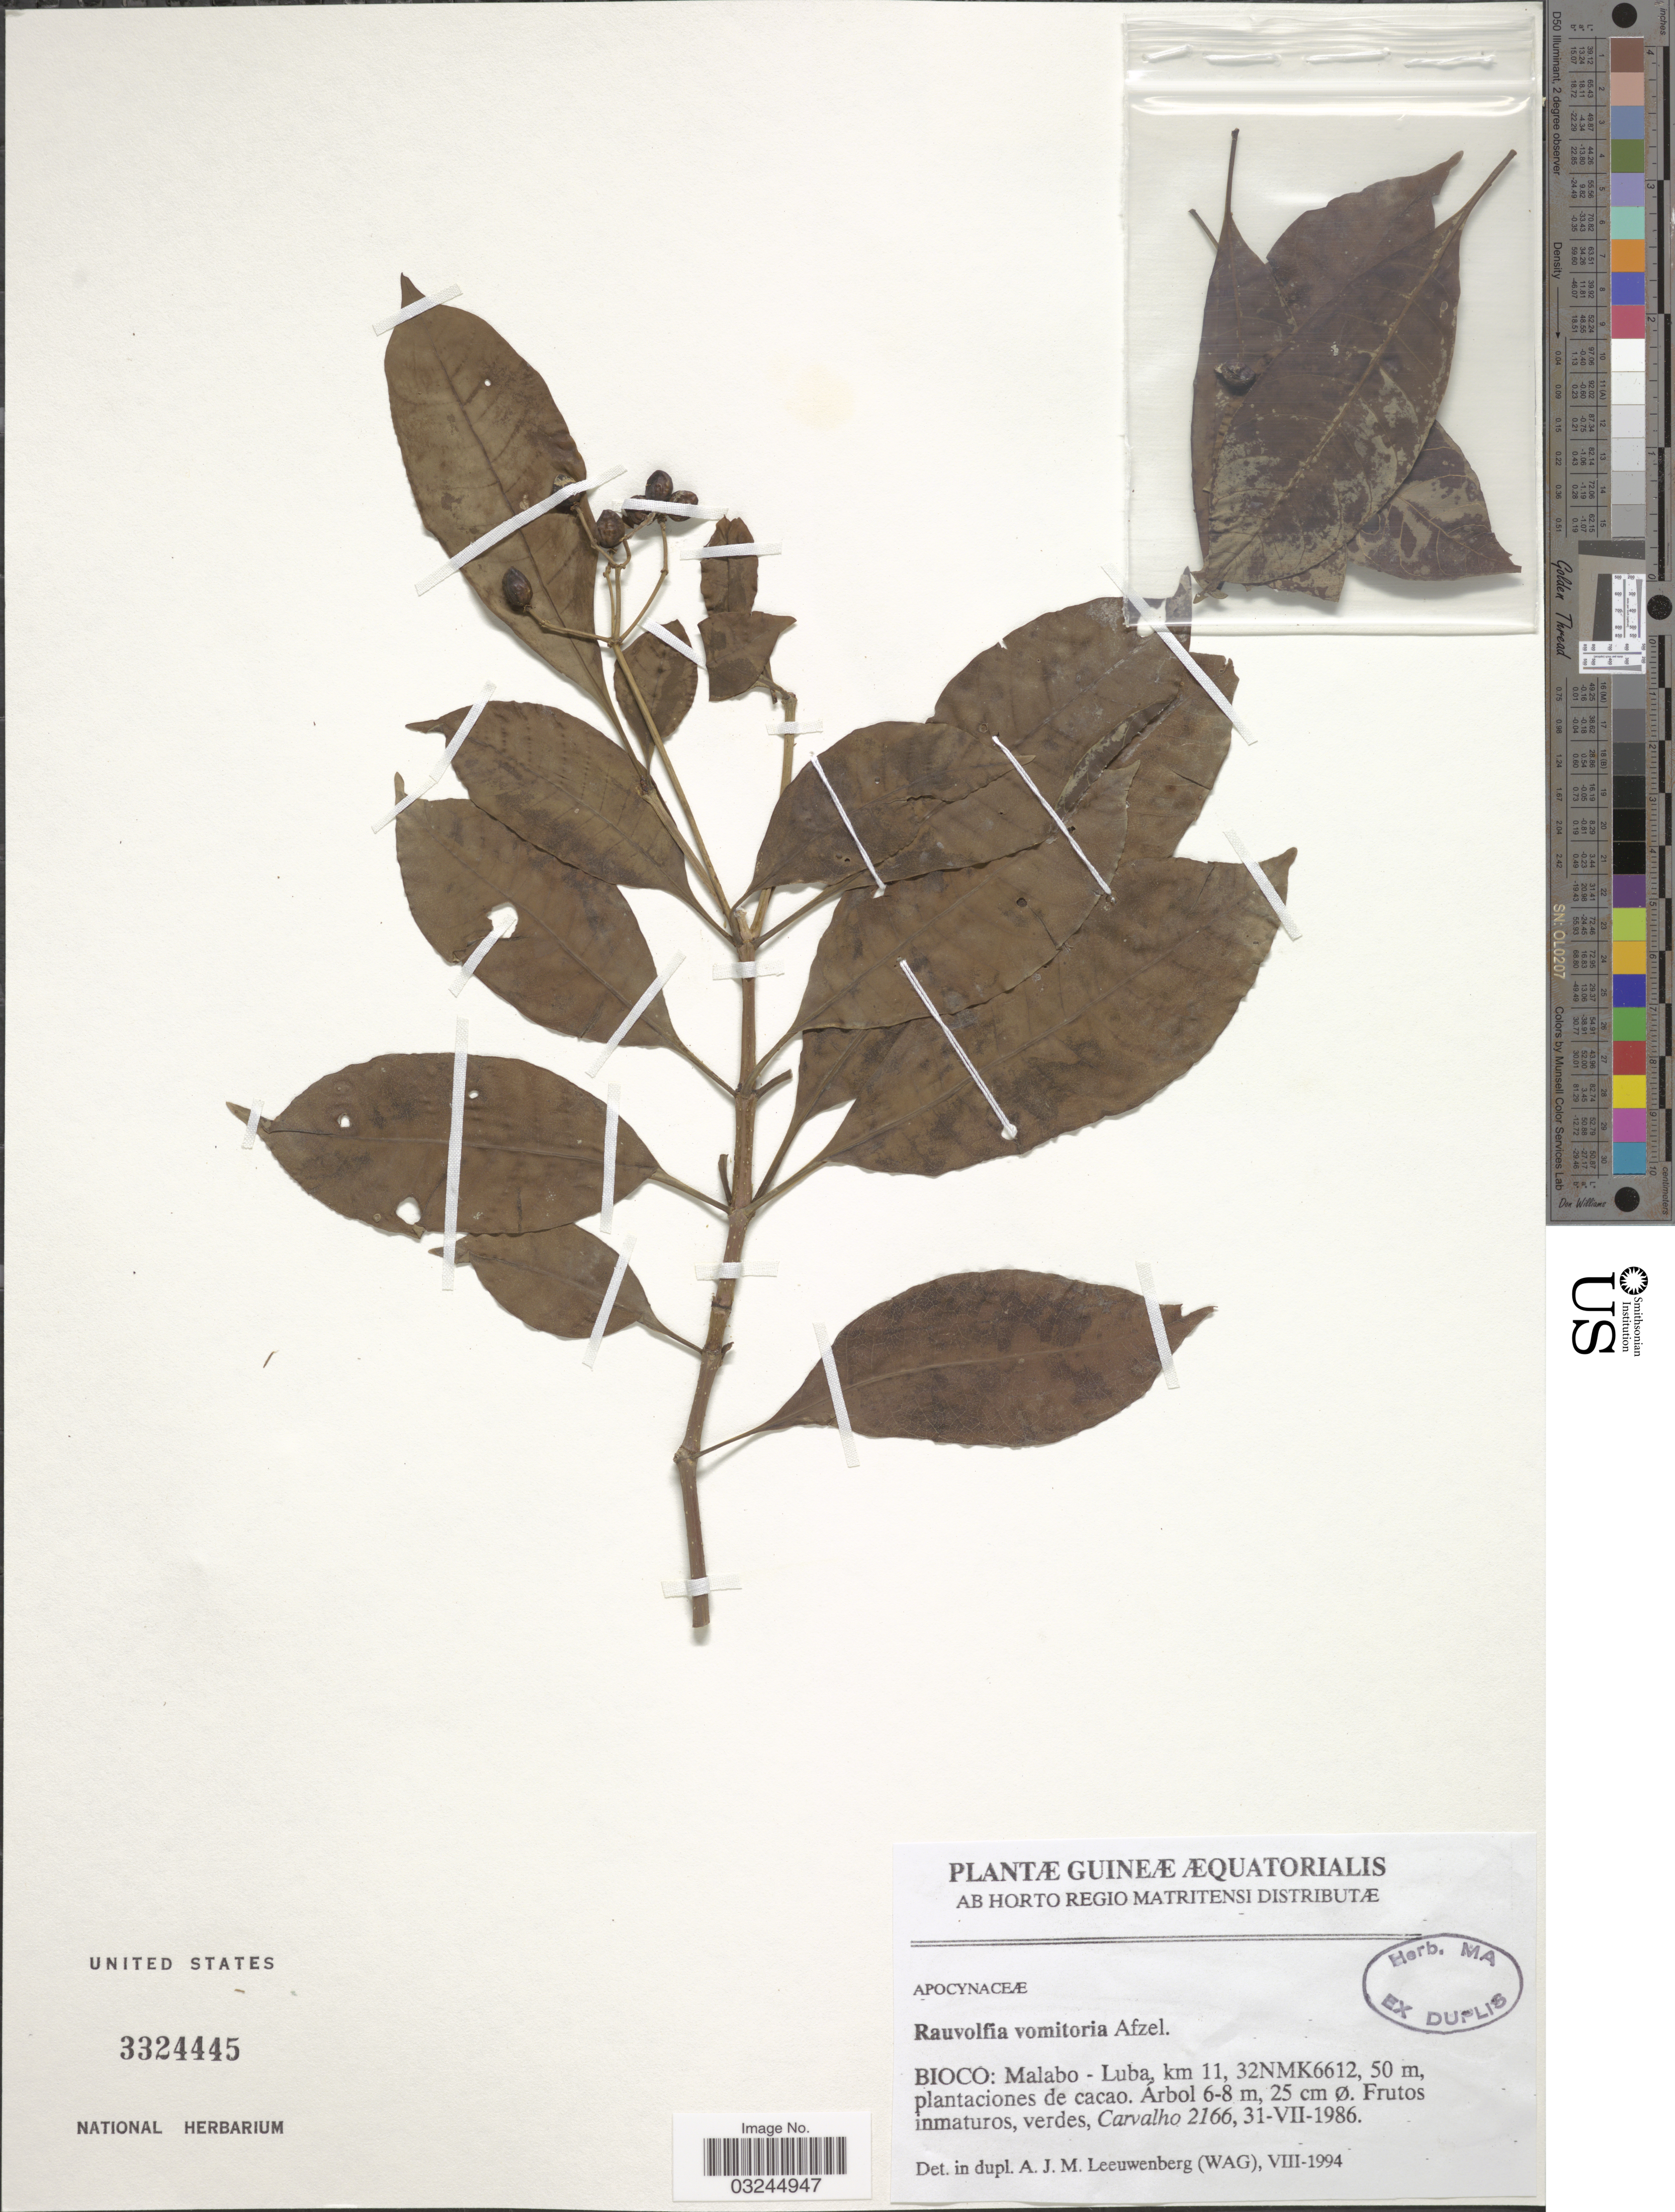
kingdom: Plantae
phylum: Tracheophyta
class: Magnoliopsida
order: Gentianales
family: Apocynaceae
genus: Rauvolfia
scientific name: Rauvolfia vomitoria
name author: Afzel.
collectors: Carvalho, --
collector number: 2166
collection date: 1986-07-31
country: Equatorial Guinea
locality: Bioco: Malabo - Luba, km 11, 32NMK6612.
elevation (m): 50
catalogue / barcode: US 3324445